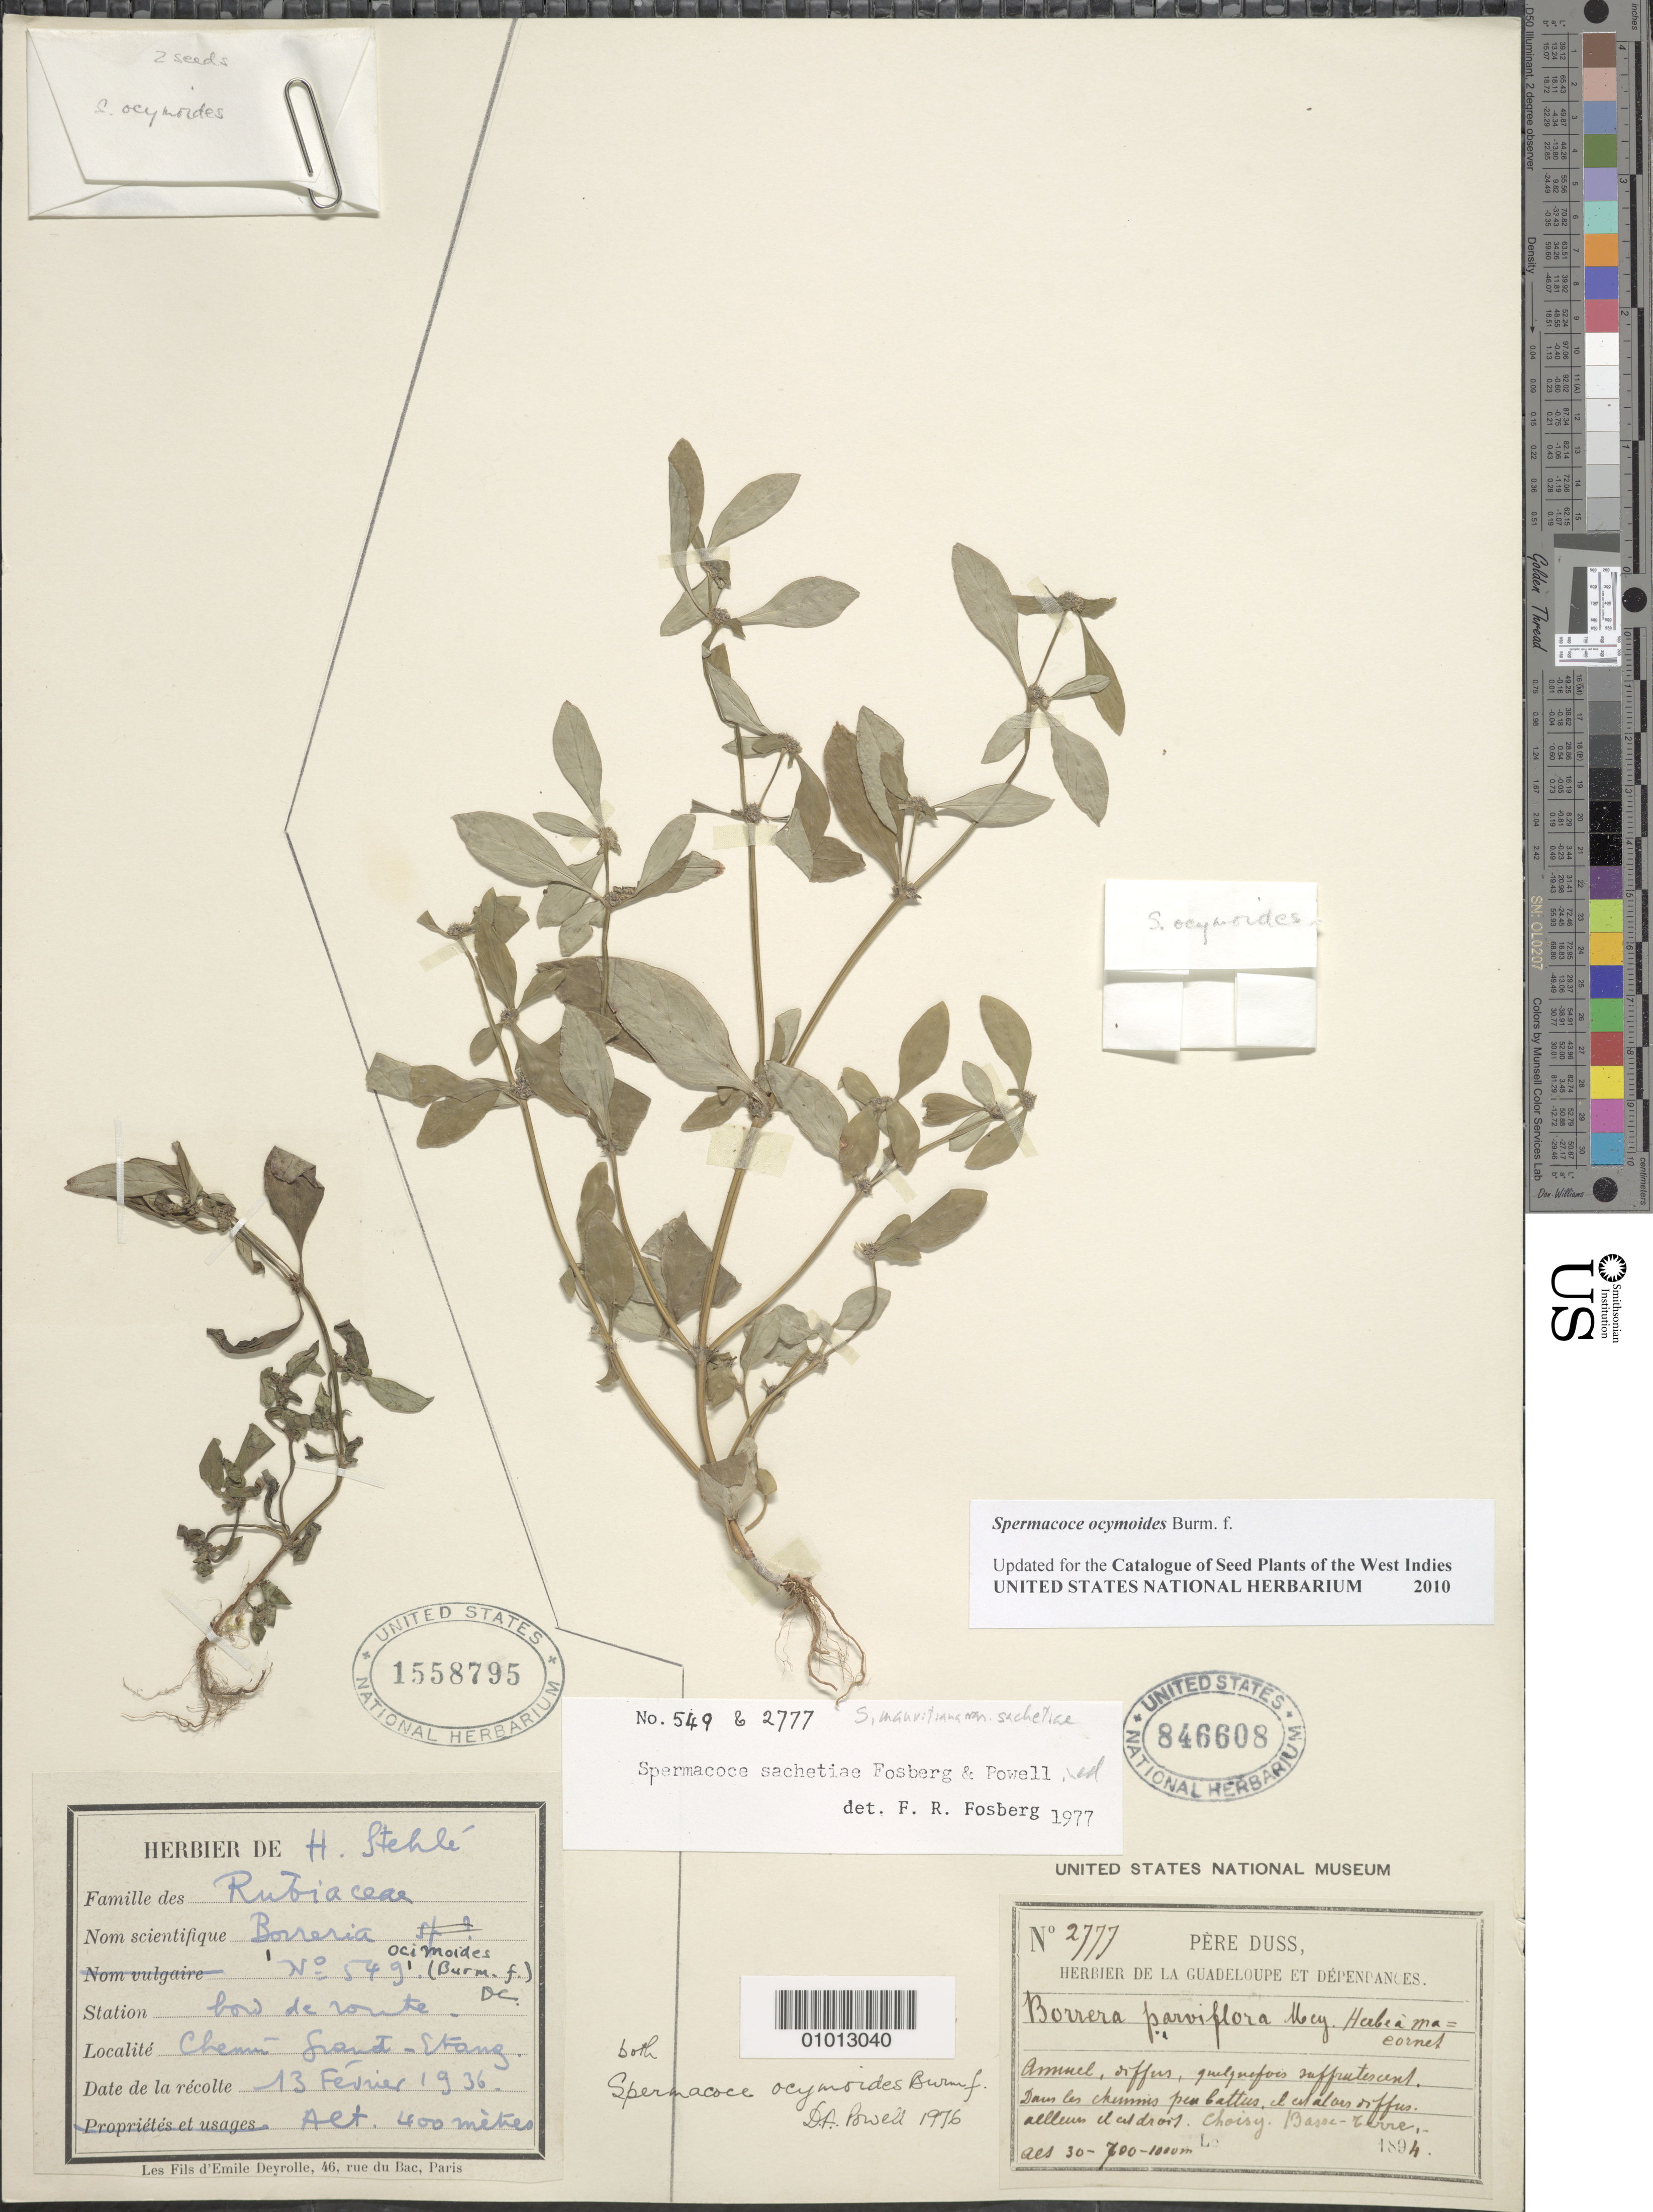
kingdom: Plantae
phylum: Tracheophyta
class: Magnoliopsida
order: Gentianales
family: Rubiaceae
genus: Spermacoce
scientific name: Spermacoce ocymoides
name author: Burm. f.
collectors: H. Stehlé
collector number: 549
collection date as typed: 13 Feb 1936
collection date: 1936-02-13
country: Guadeloupe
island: Basse Terre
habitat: Bord de route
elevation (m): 400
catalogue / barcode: US 1558795